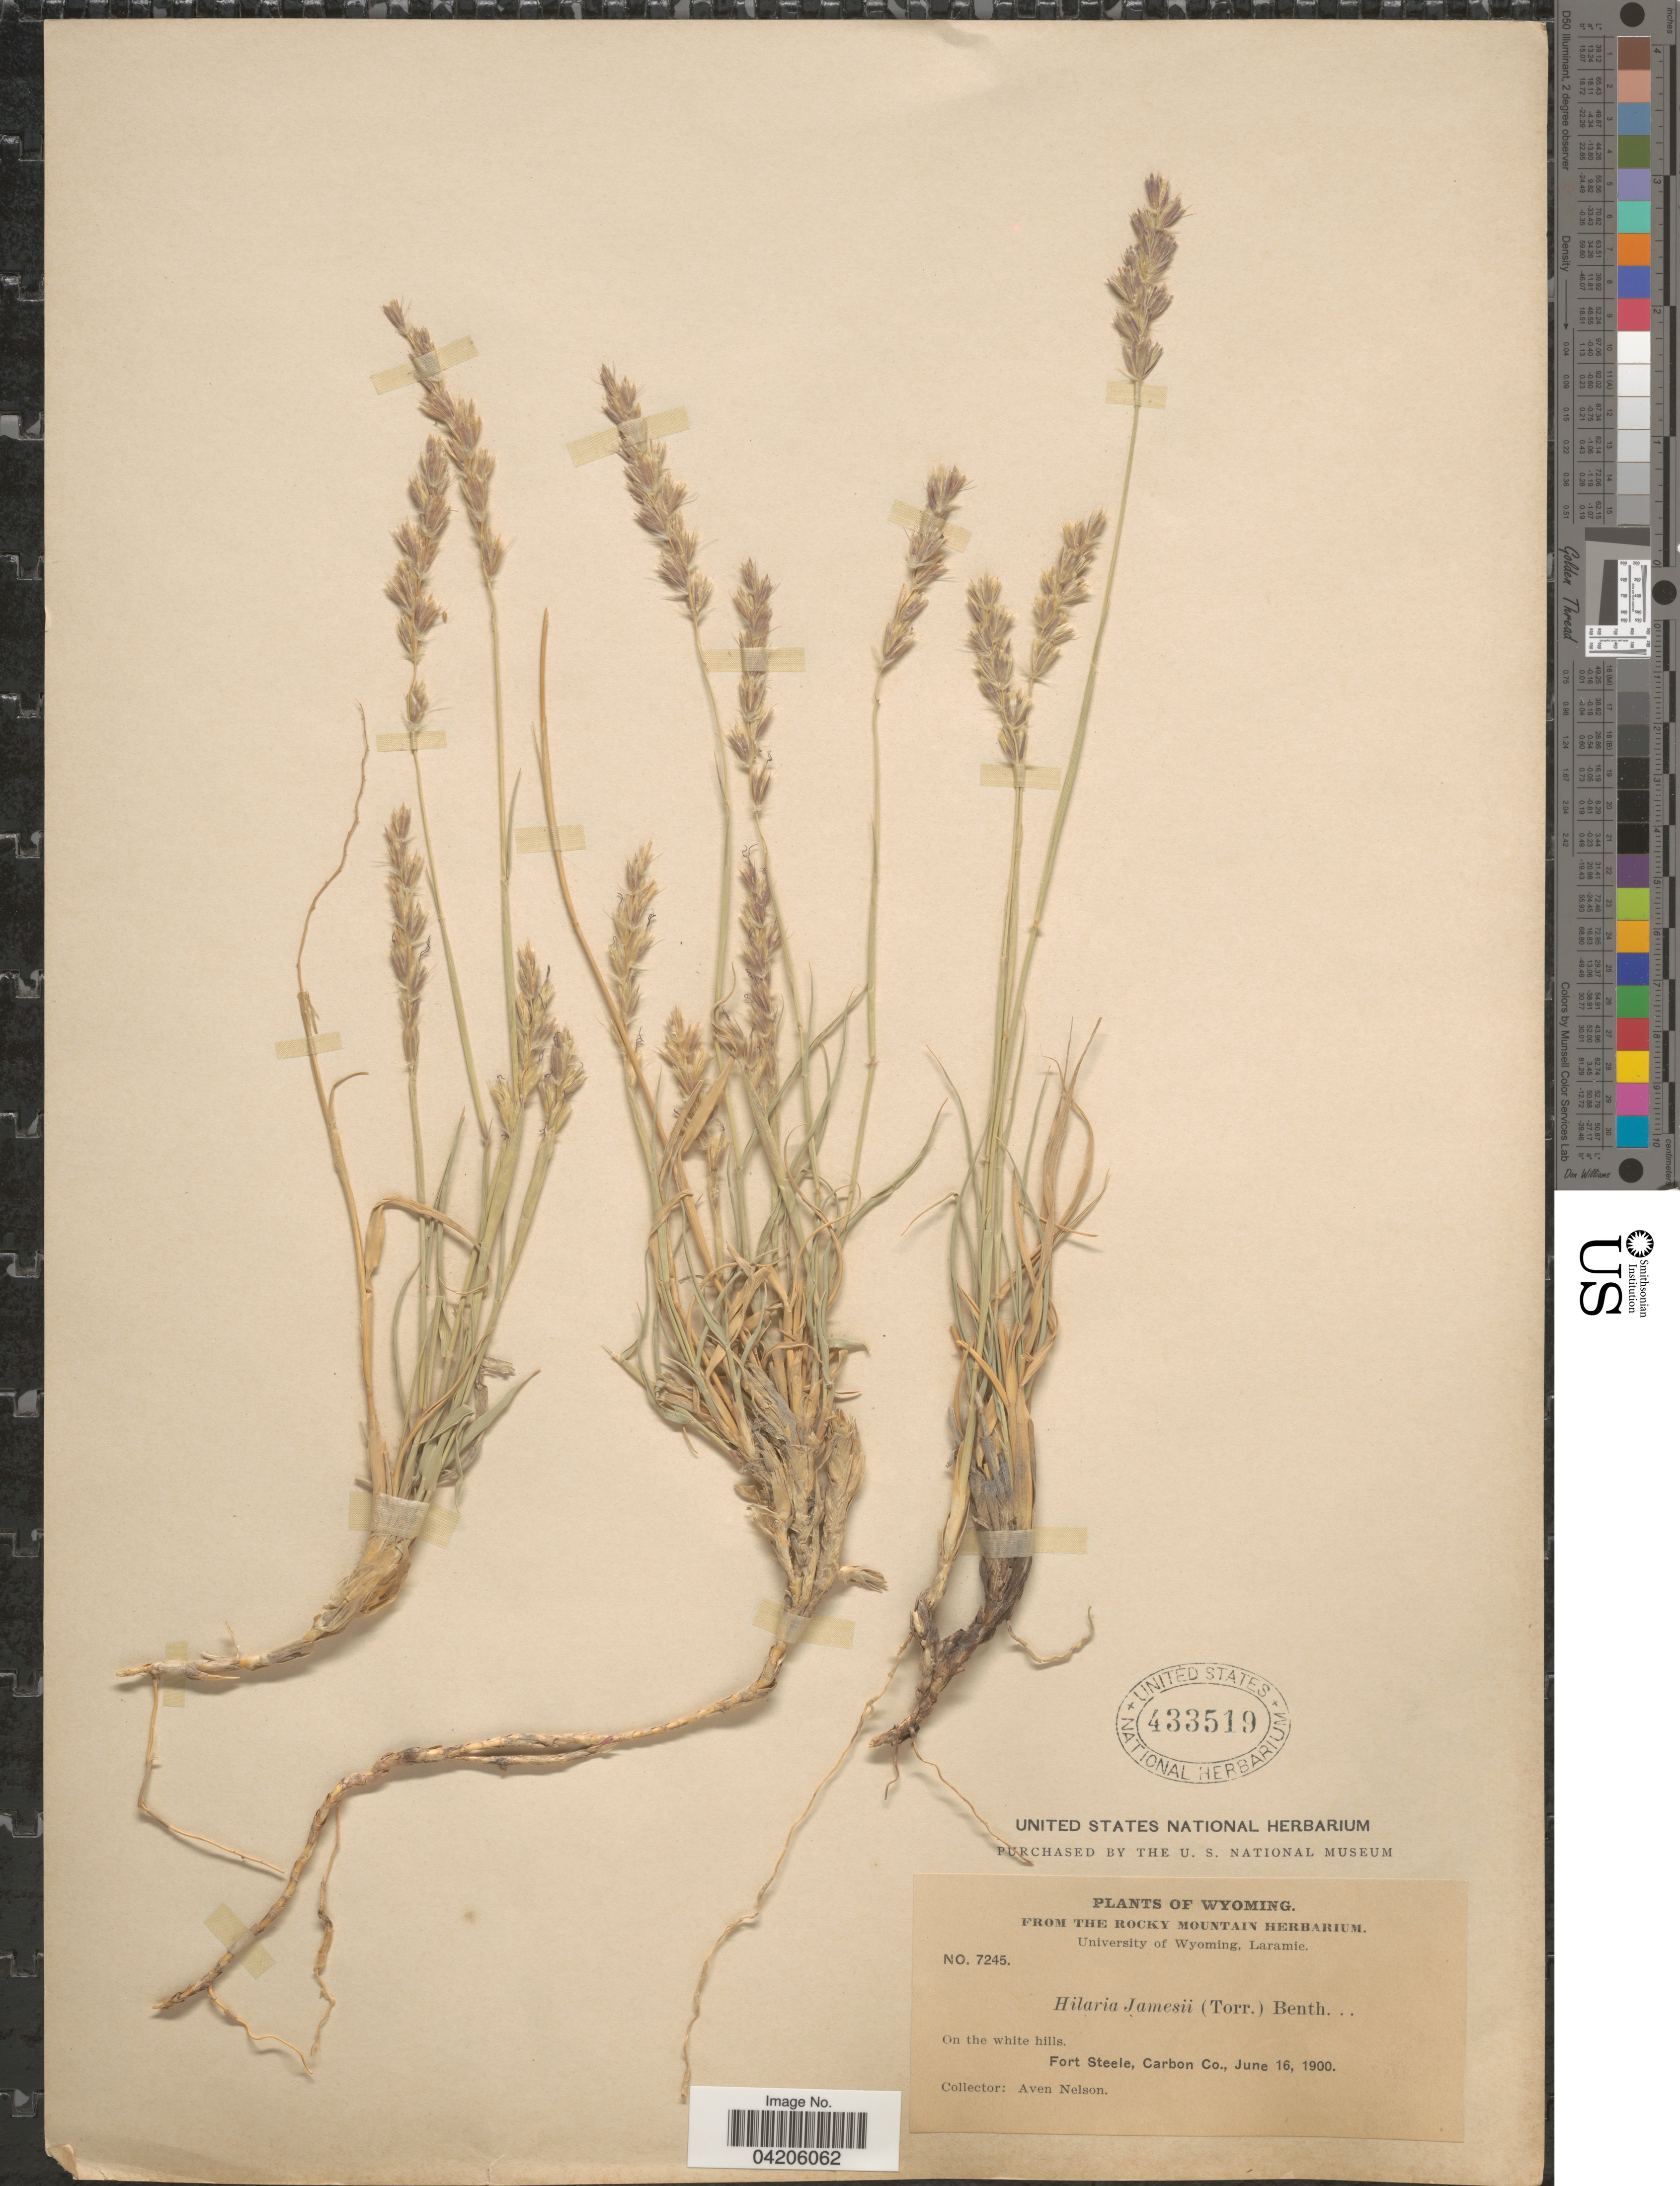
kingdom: Plantae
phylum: Tracheophyta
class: Liliopsida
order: Poales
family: Poaceae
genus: Hilaria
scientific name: Hilaria jamesii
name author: (Torr.) Benth.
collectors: A. Nelson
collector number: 7245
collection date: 1900-06-16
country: United States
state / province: Wyoming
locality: On the white hills. Fort Steele, Carbon Co.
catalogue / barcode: US 433519